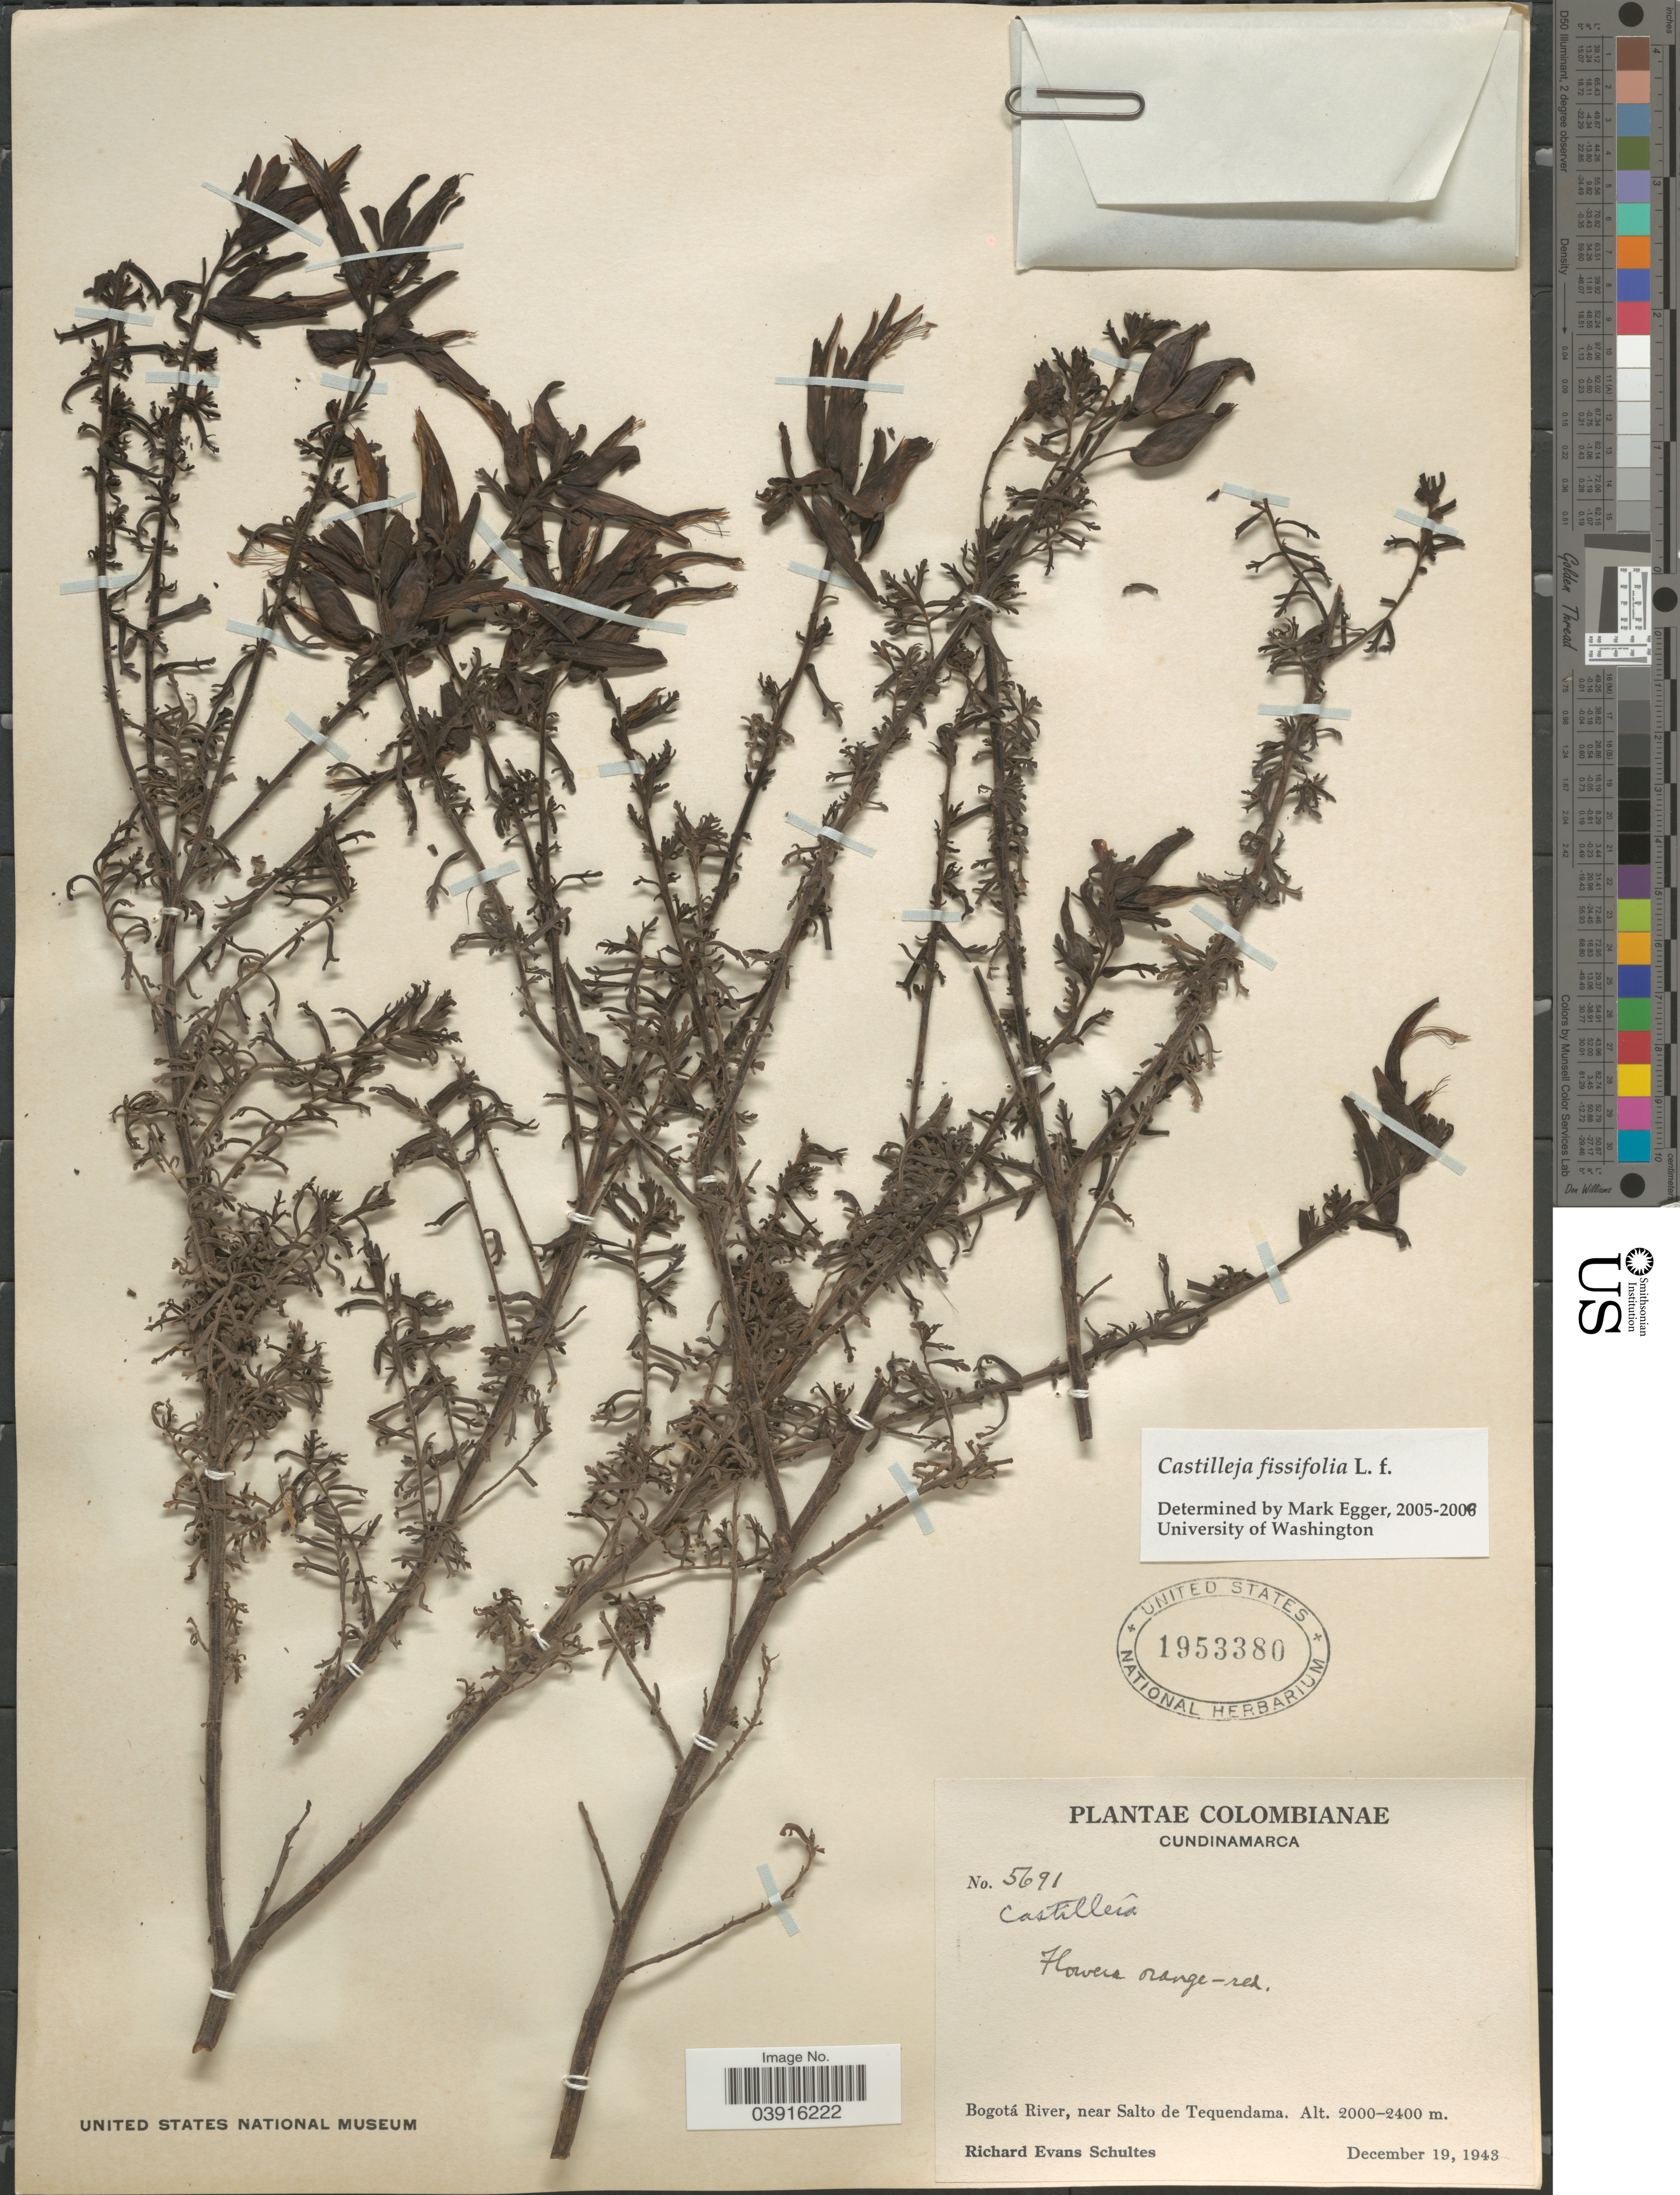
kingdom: Plantae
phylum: Tracheophyta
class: Magnoliopsida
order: Lamiales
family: Orobanchaceae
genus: Castilleja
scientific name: Castilleja fissifolia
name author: L. f.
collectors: R. E. Schultes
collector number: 5691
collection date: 1943-12-19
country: Colombia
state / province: Cundinamarca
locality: Bogotá River, near Salto de Tequendama.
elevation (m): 2000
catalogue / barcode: US 1953380